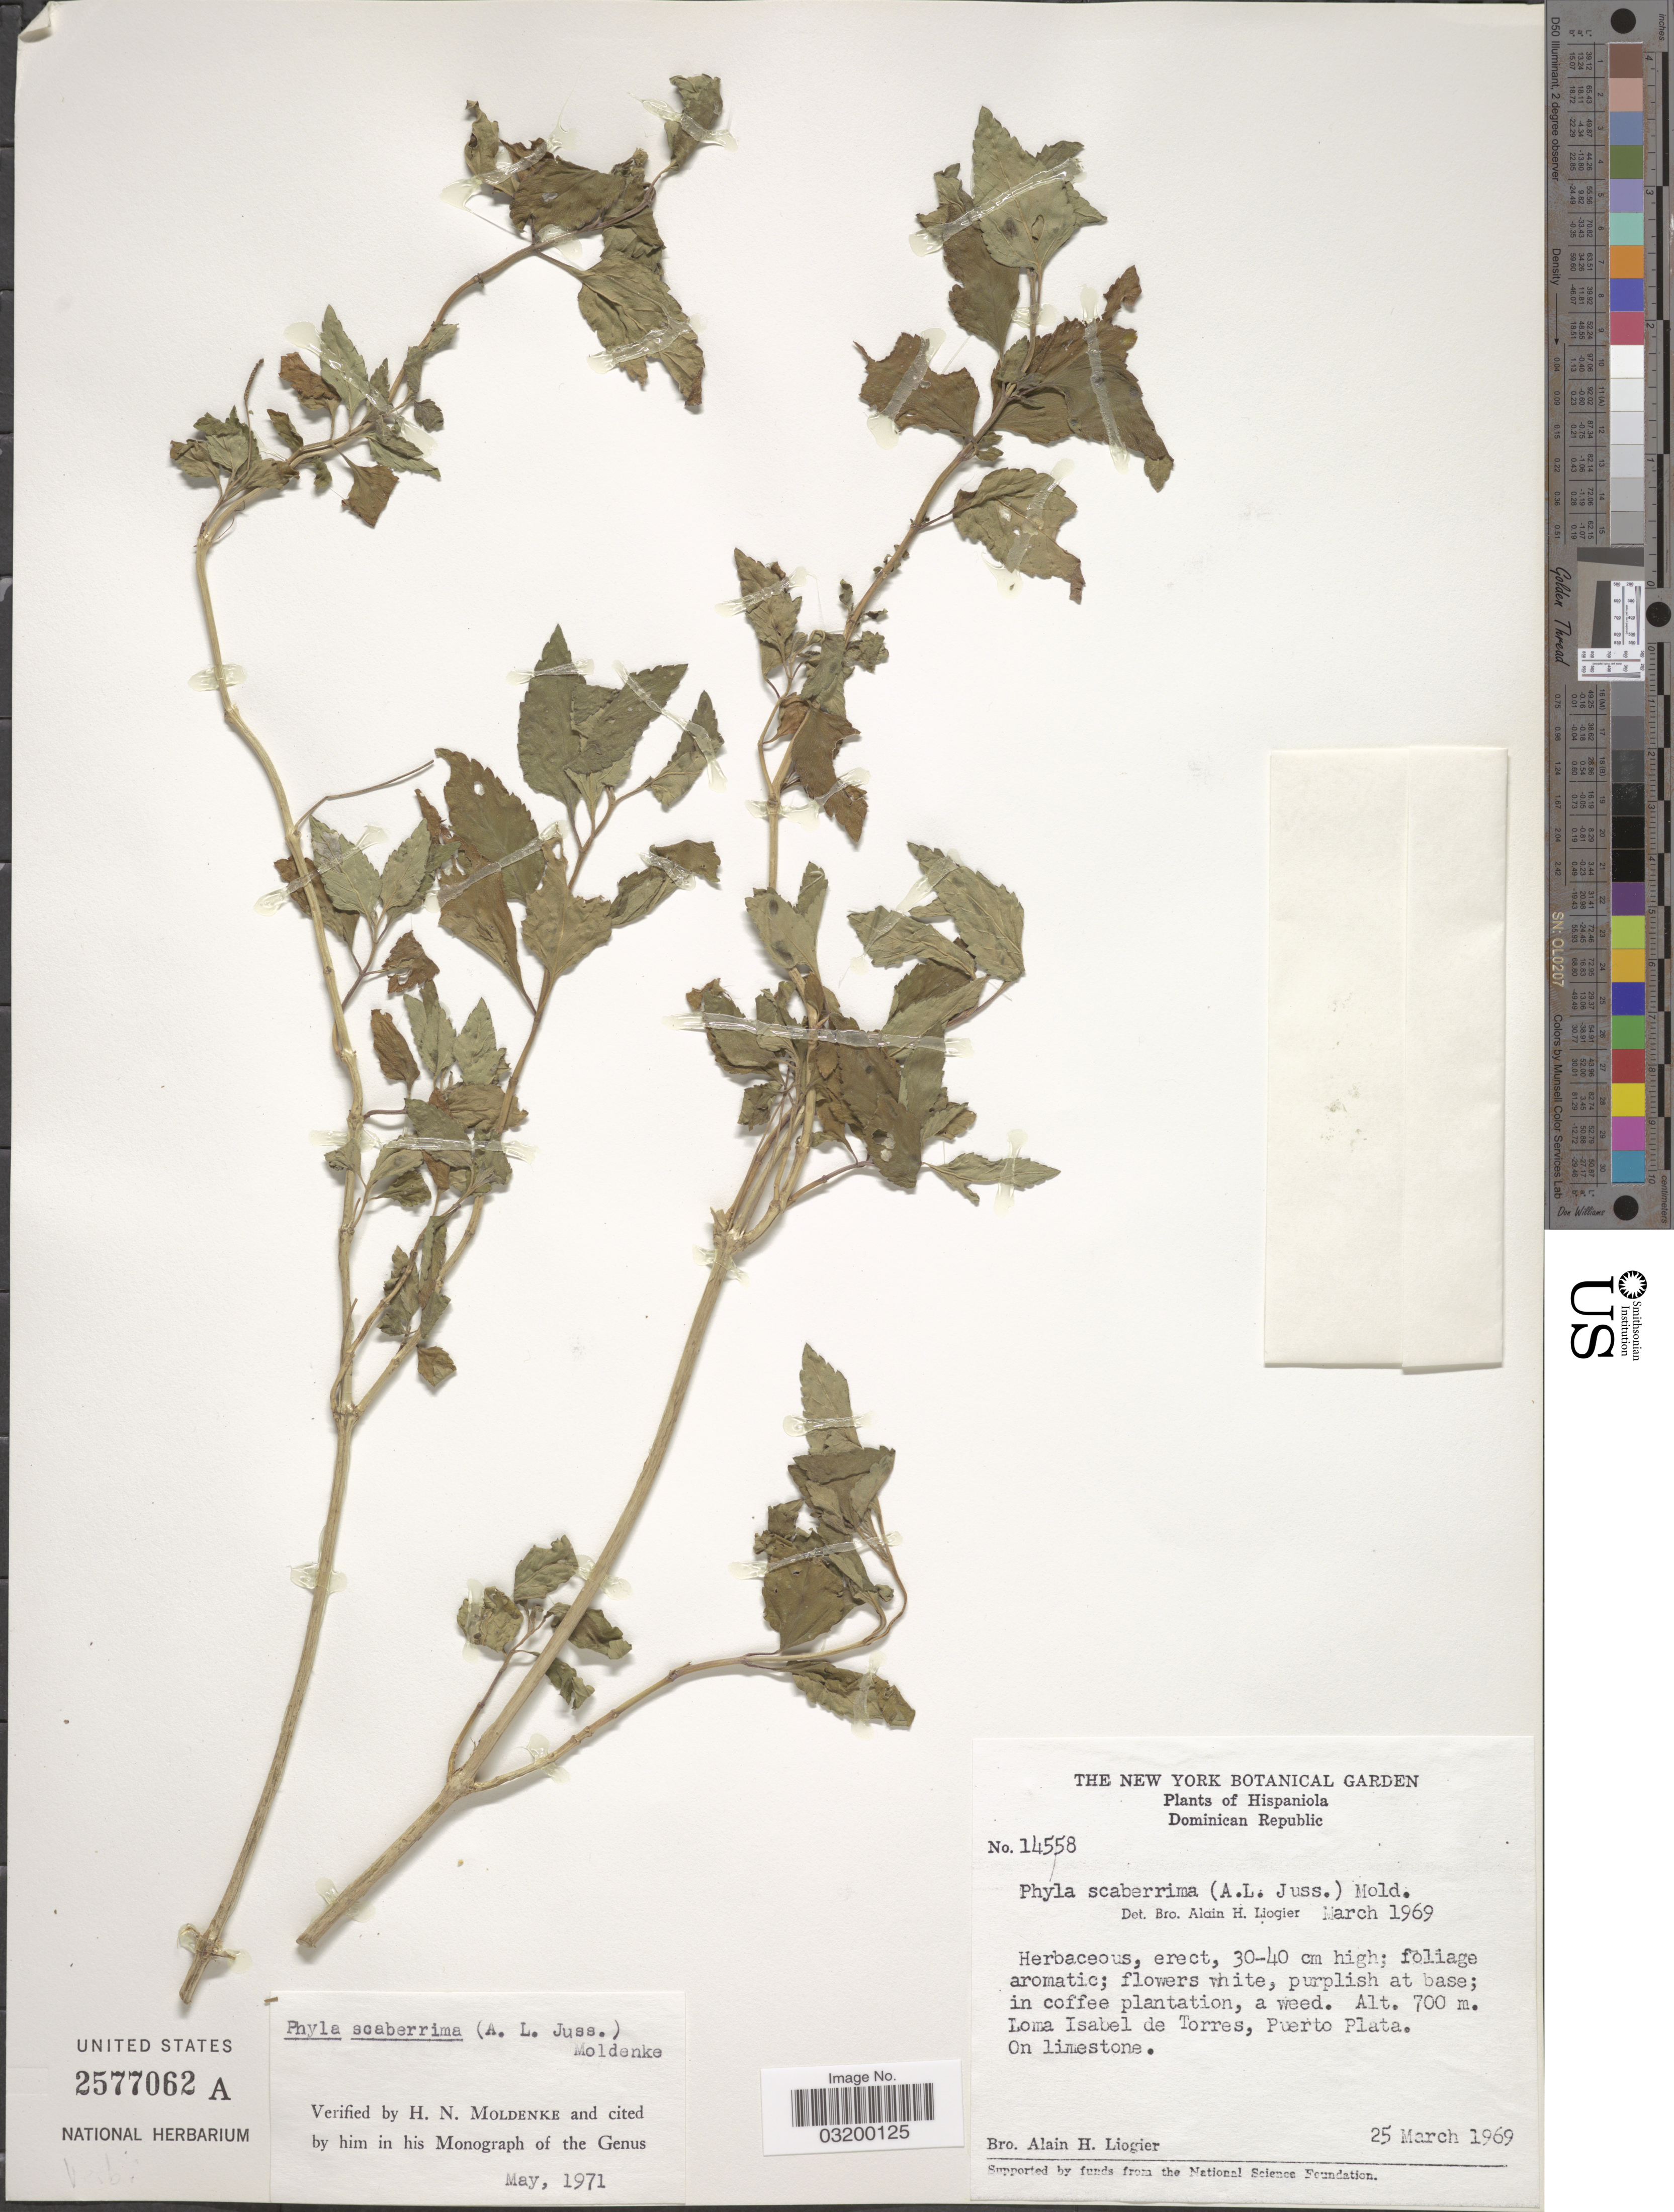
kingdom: Plantae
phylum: Tracheophyta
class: Magnoliopsida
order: Lamiales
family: Verbenaceae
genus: Phyla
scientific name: Phyla scaberrima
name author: (Juss. ex Pers.) Moldenke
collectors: A. H. Liogier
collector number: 14558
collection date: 1969-03-25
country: Dominican Republic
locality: Hispaniola. Loma Isabel de Torres, Puerto Plata.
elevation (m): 700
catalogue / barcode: US 257762A